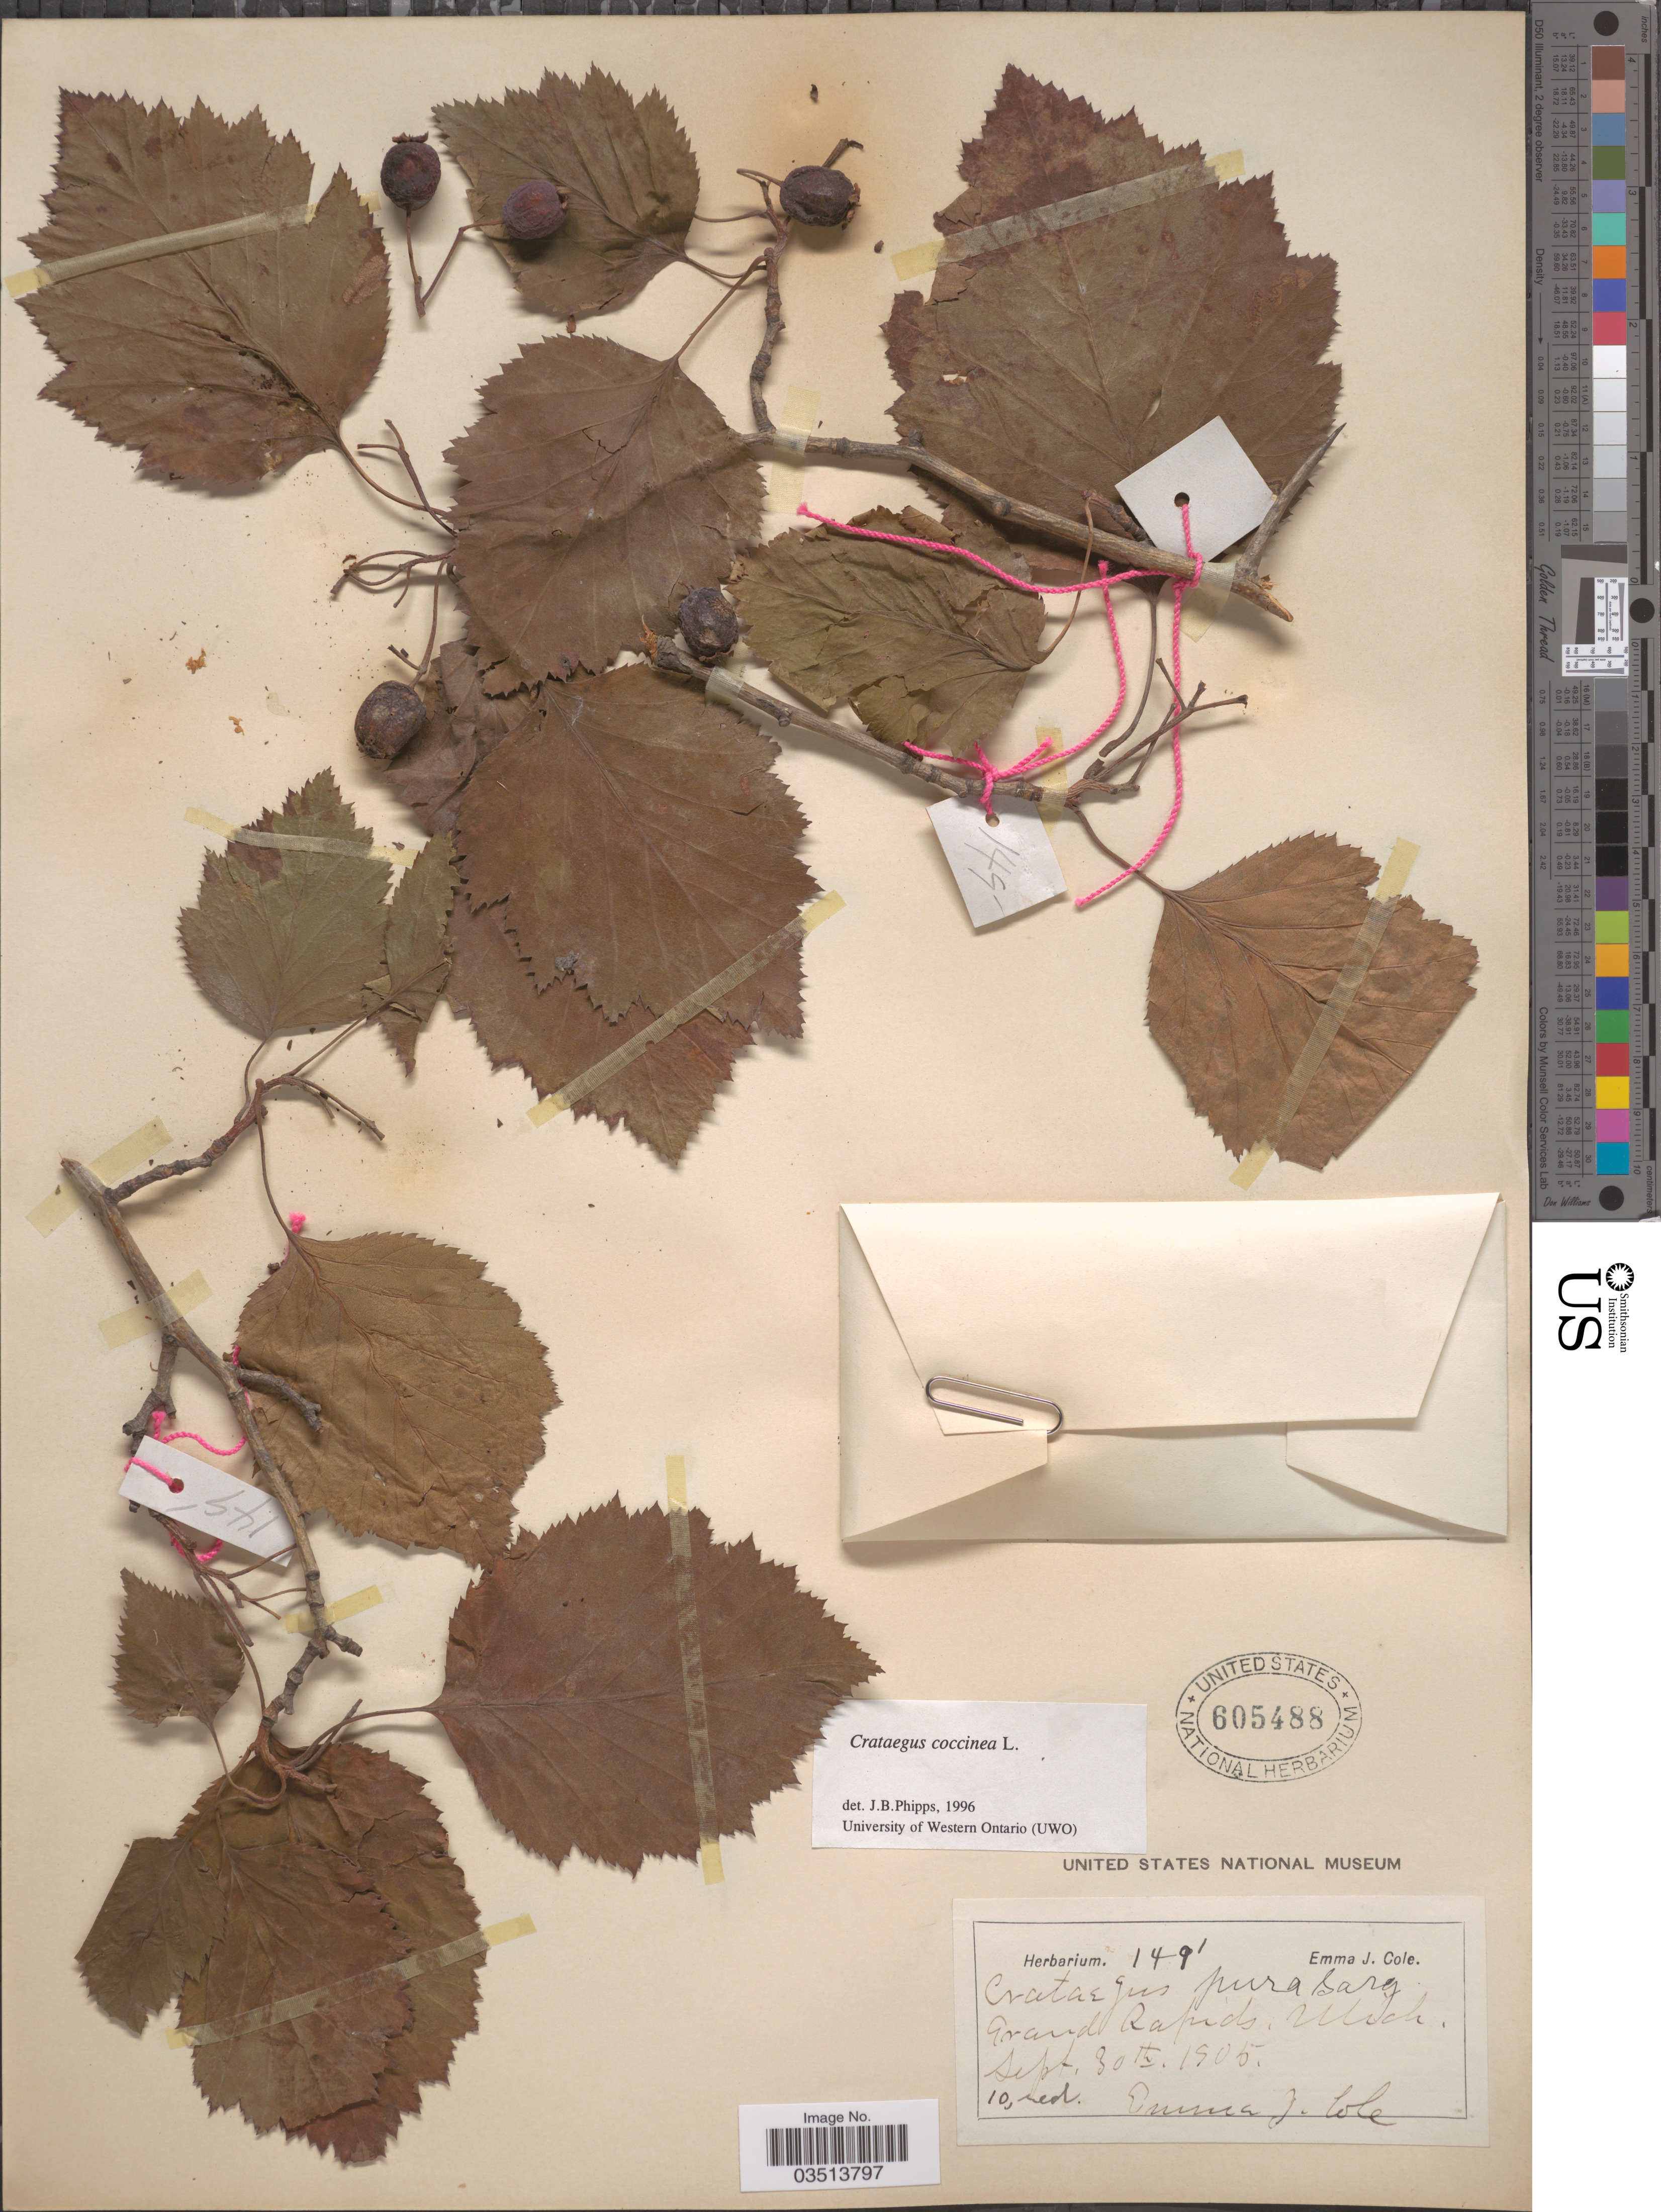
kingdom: Plantae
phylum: Tracheophyta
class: Magnoliopsida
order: Rosales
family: Rosaceae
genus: Crataegus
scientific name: Crataegus coccinea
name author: Ashe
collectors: E. Cole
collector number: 1491*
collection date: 1905-09-30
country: United States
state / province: Michigan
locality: Grand Rapids.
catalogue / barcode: US 605488